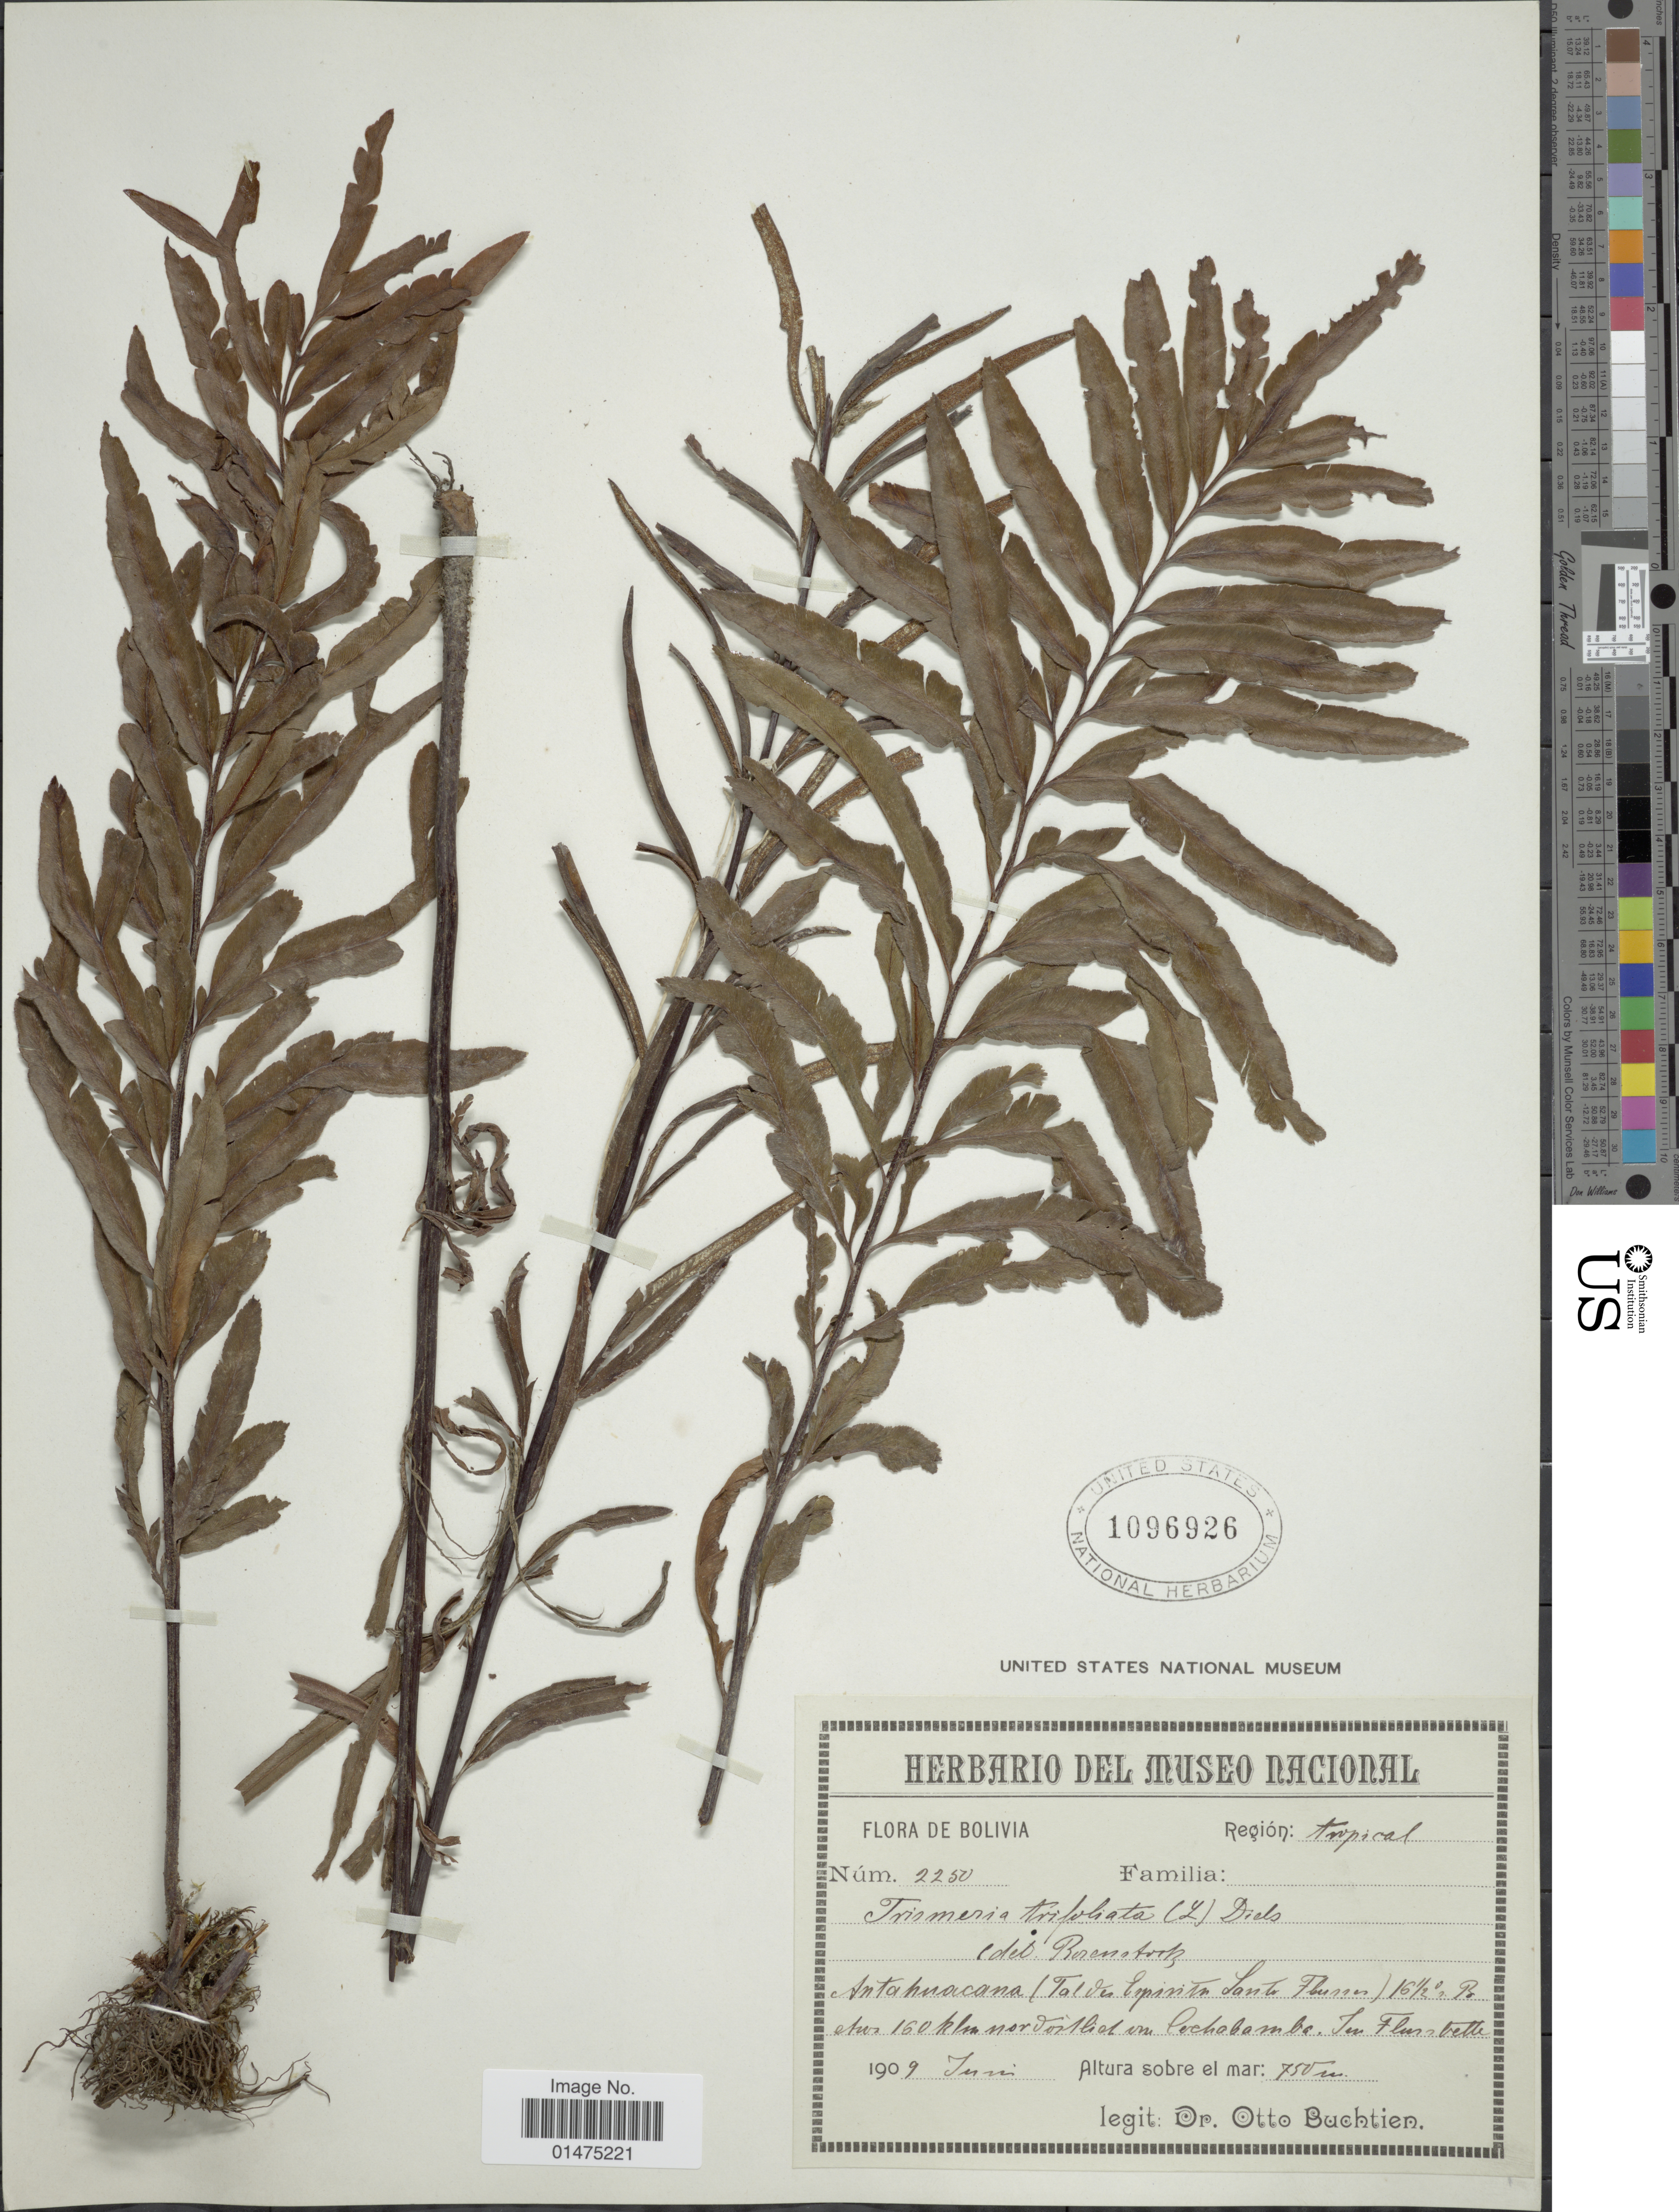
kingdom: Plantae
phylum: Tracheophyta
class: Polypodiopsida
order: Polypodiales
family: Pteridaceae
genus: Pityrogramma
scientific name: Pityrogramma trifoliata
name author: (L.) R.M. Tryon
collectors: O. Buchtien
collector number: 2250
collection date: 1909-06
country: Bolivia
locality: Antahuancana (Valley of Espiritu Santo River) 160 km N from Cochabamba.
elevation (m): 750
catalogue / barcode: US 1096926